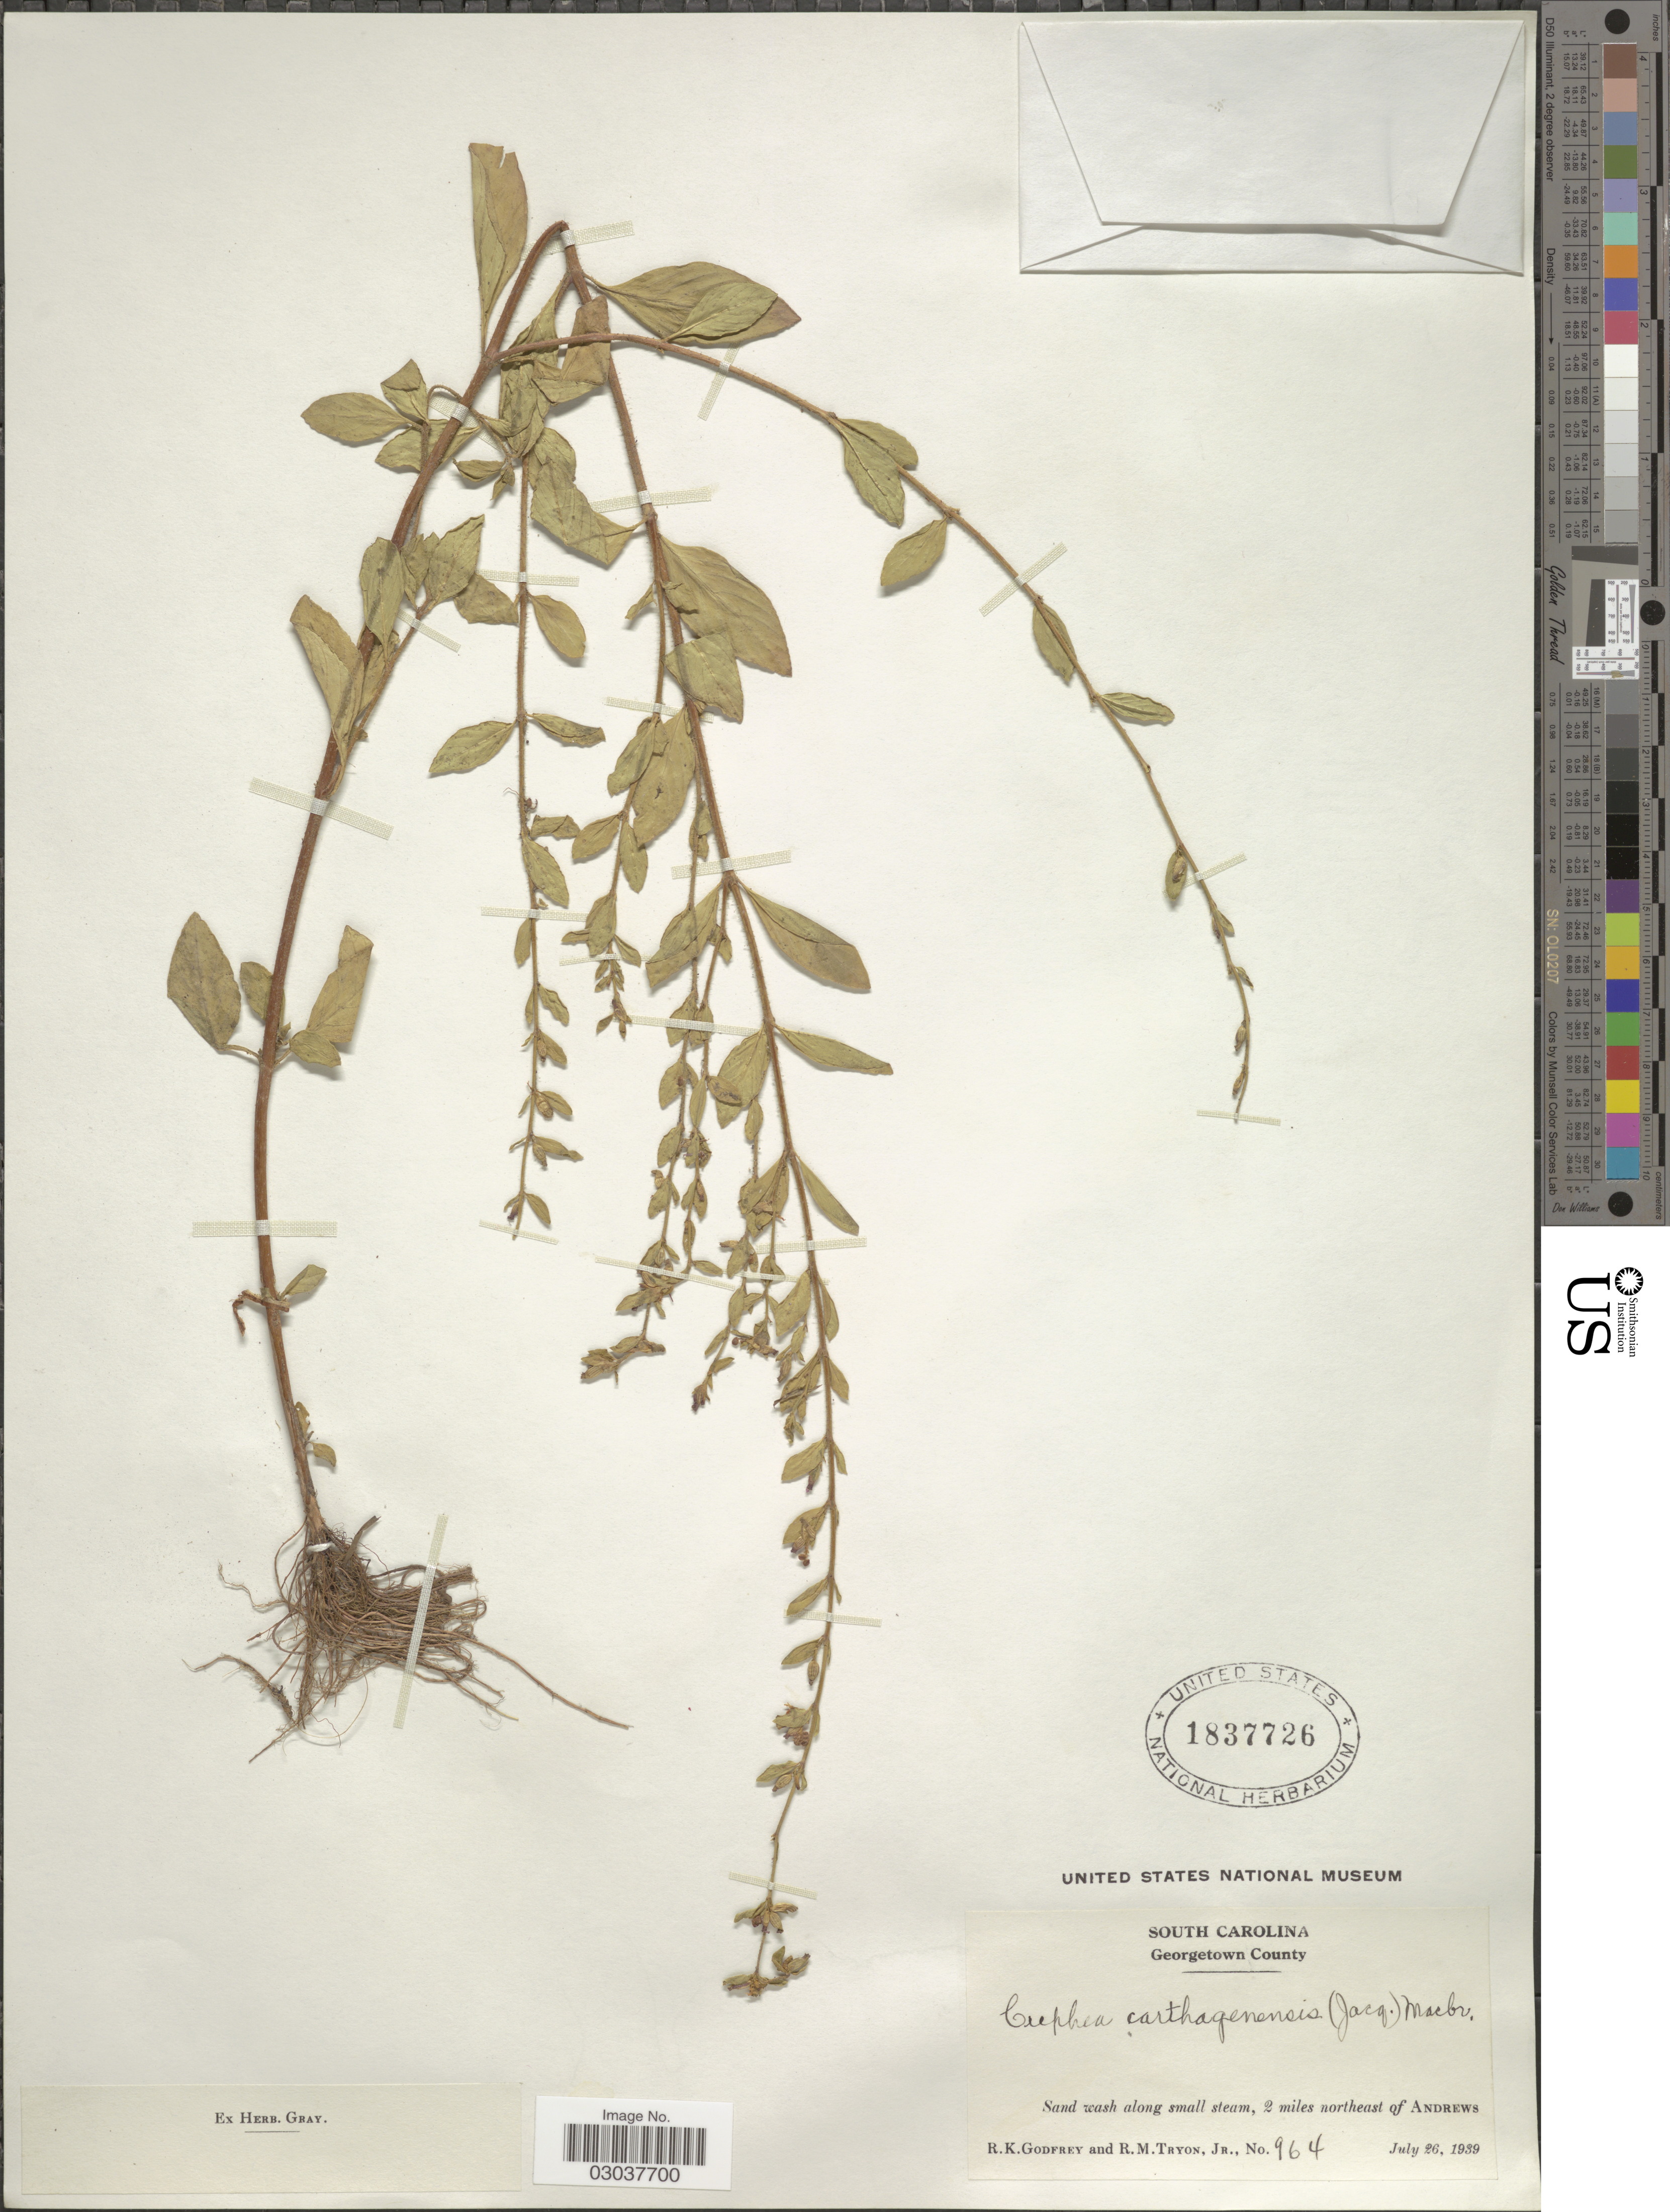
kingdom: Plantae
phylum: Tracheophyta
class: Magnoliopsida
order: Myrtales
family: Lythraceae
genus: Cuphea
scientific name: Cuphea carthagenensis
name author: (Jacq.) J.F. Macbr.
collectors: R. K. Godfrey & R. Tryon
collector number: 964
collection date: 1939-07-26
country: United States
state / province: South Carolina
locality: Georgetwon County. Sand wash along small stream, 2 miles northeast of Andrews.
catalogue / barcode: US 1837726